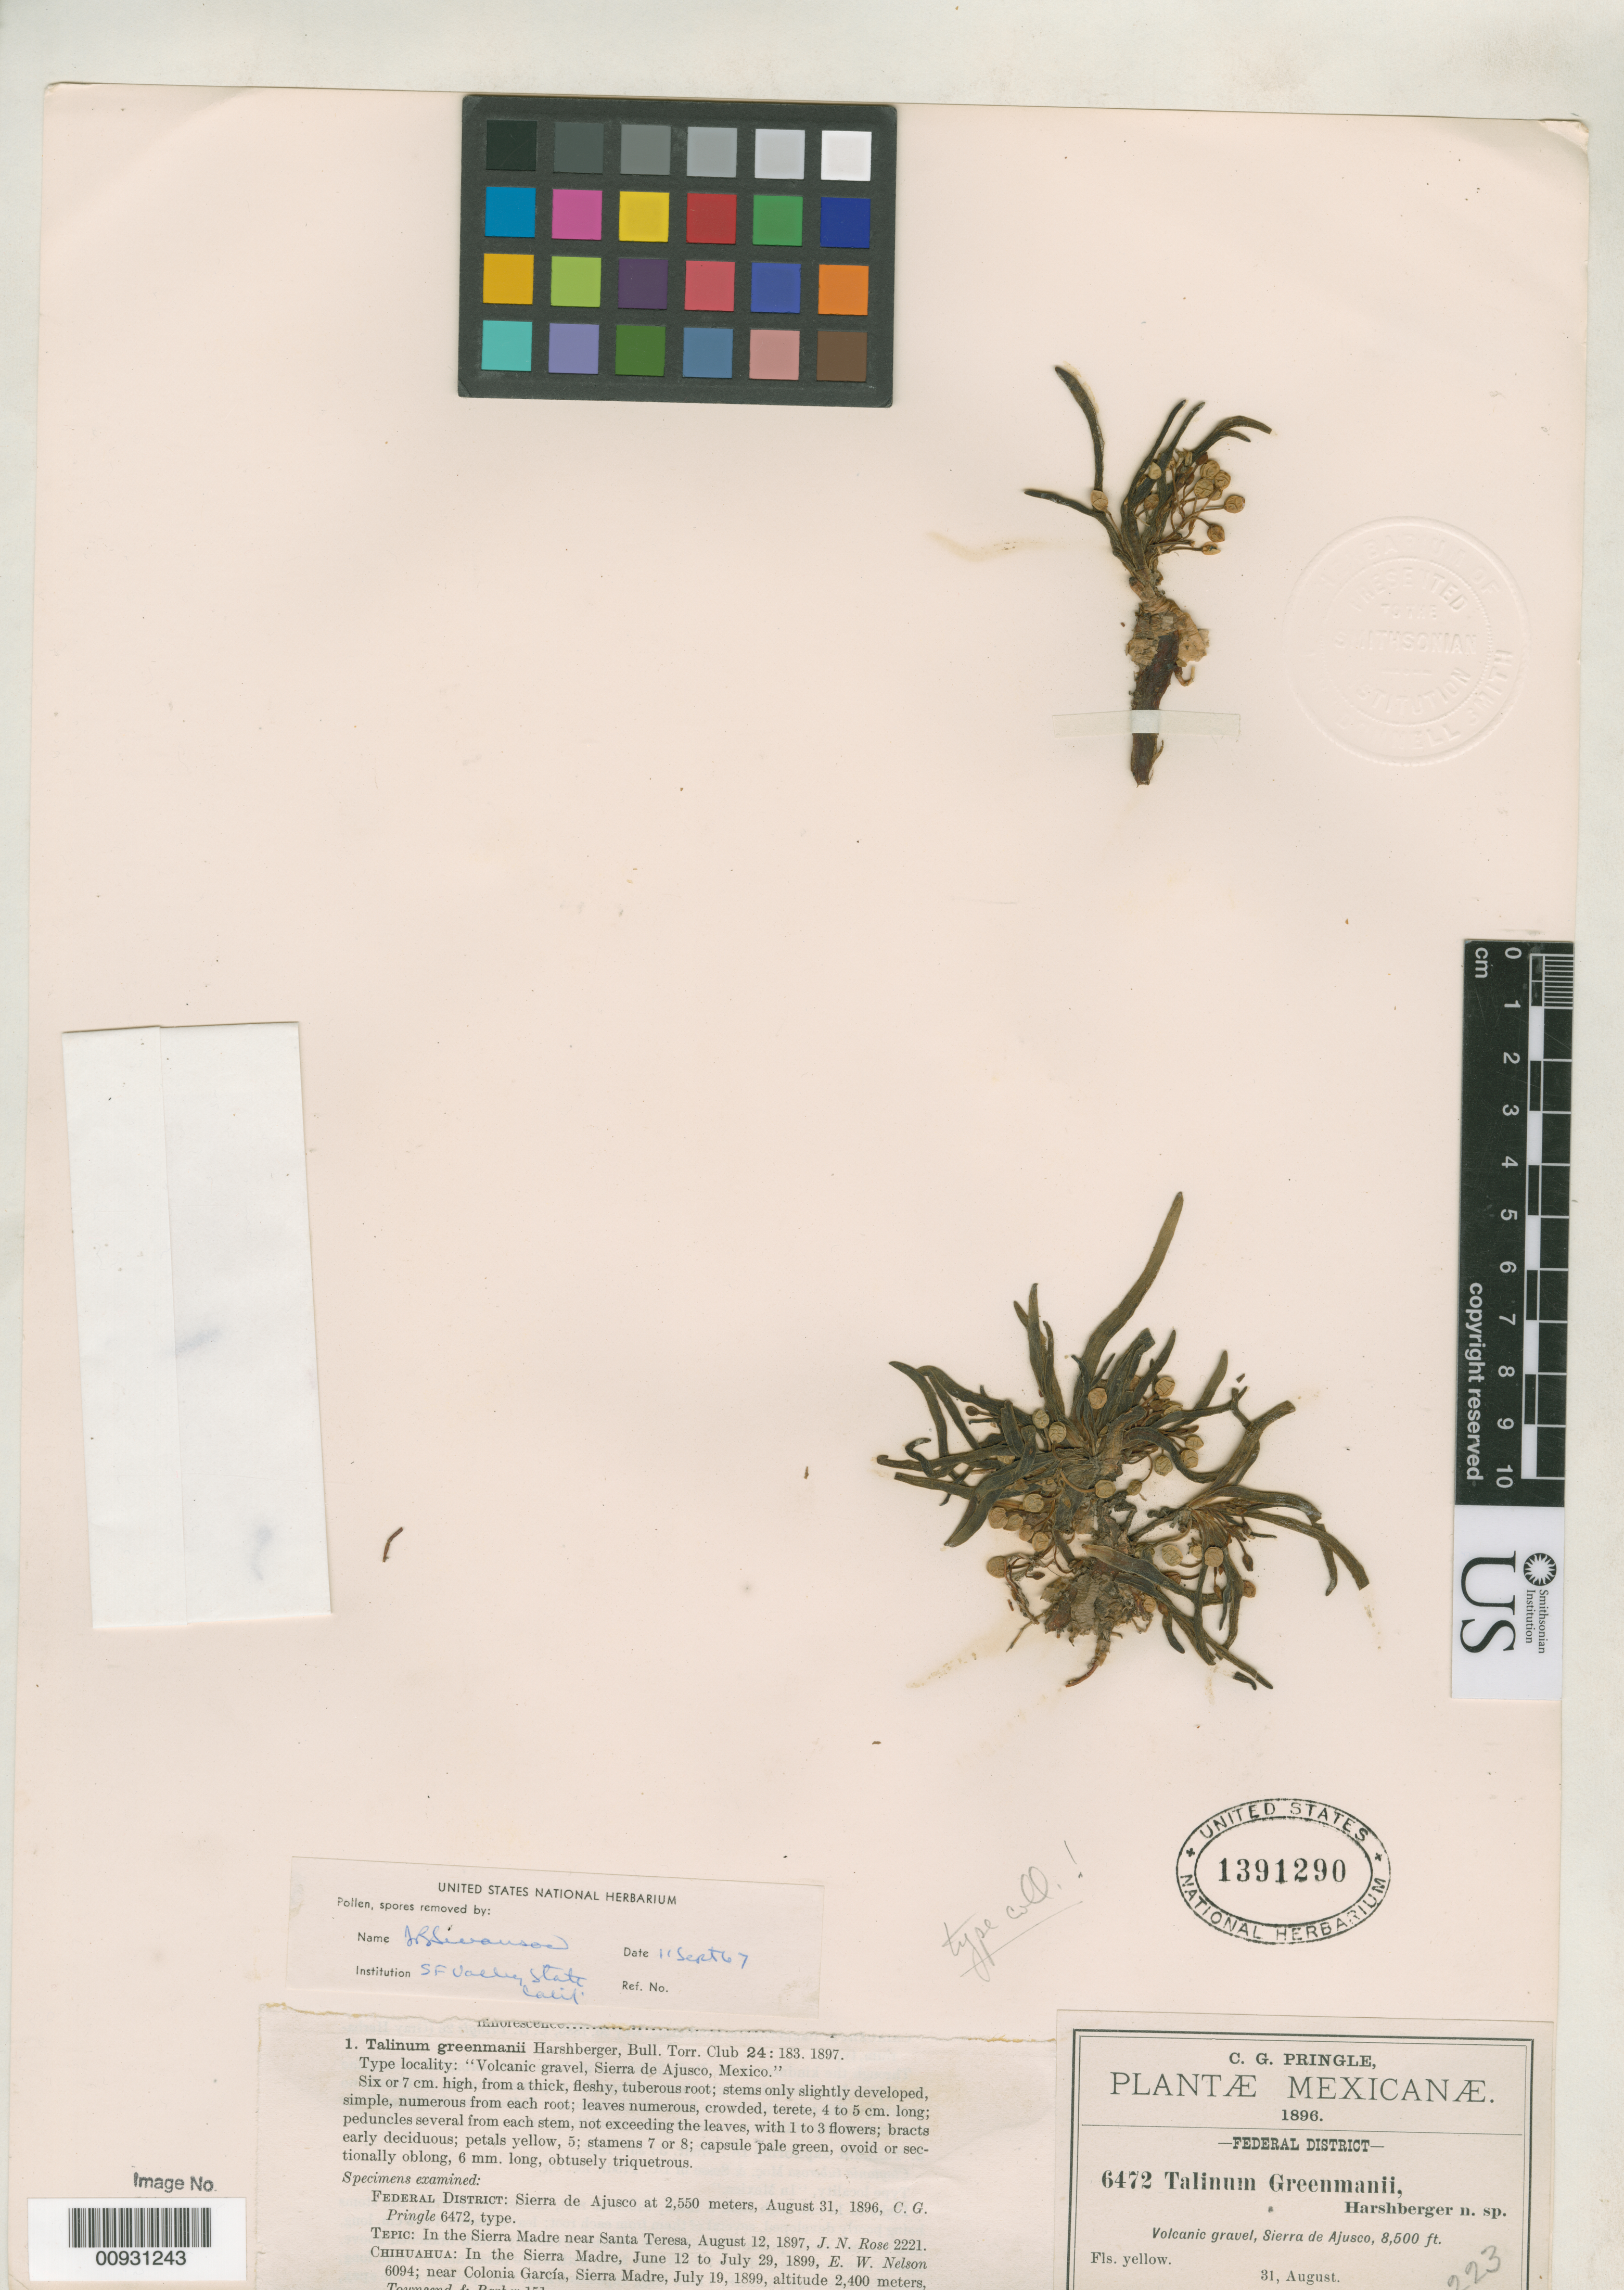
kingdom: Plantae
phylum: Tracheophyta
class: Magnoliopsida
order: Caryophyllales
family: Talinaceae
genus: Talinum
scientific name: Talinum greenmanii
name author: Harshb.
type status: Isotype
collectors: C. G. Pringle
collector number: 6472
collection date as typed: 31 Aug 1896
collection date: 1896-08-31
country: Mexico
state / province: Distrito Federal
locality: Volcanic gravel, Sierra de Ajusco.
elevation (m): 2591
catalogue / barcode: US 1391290